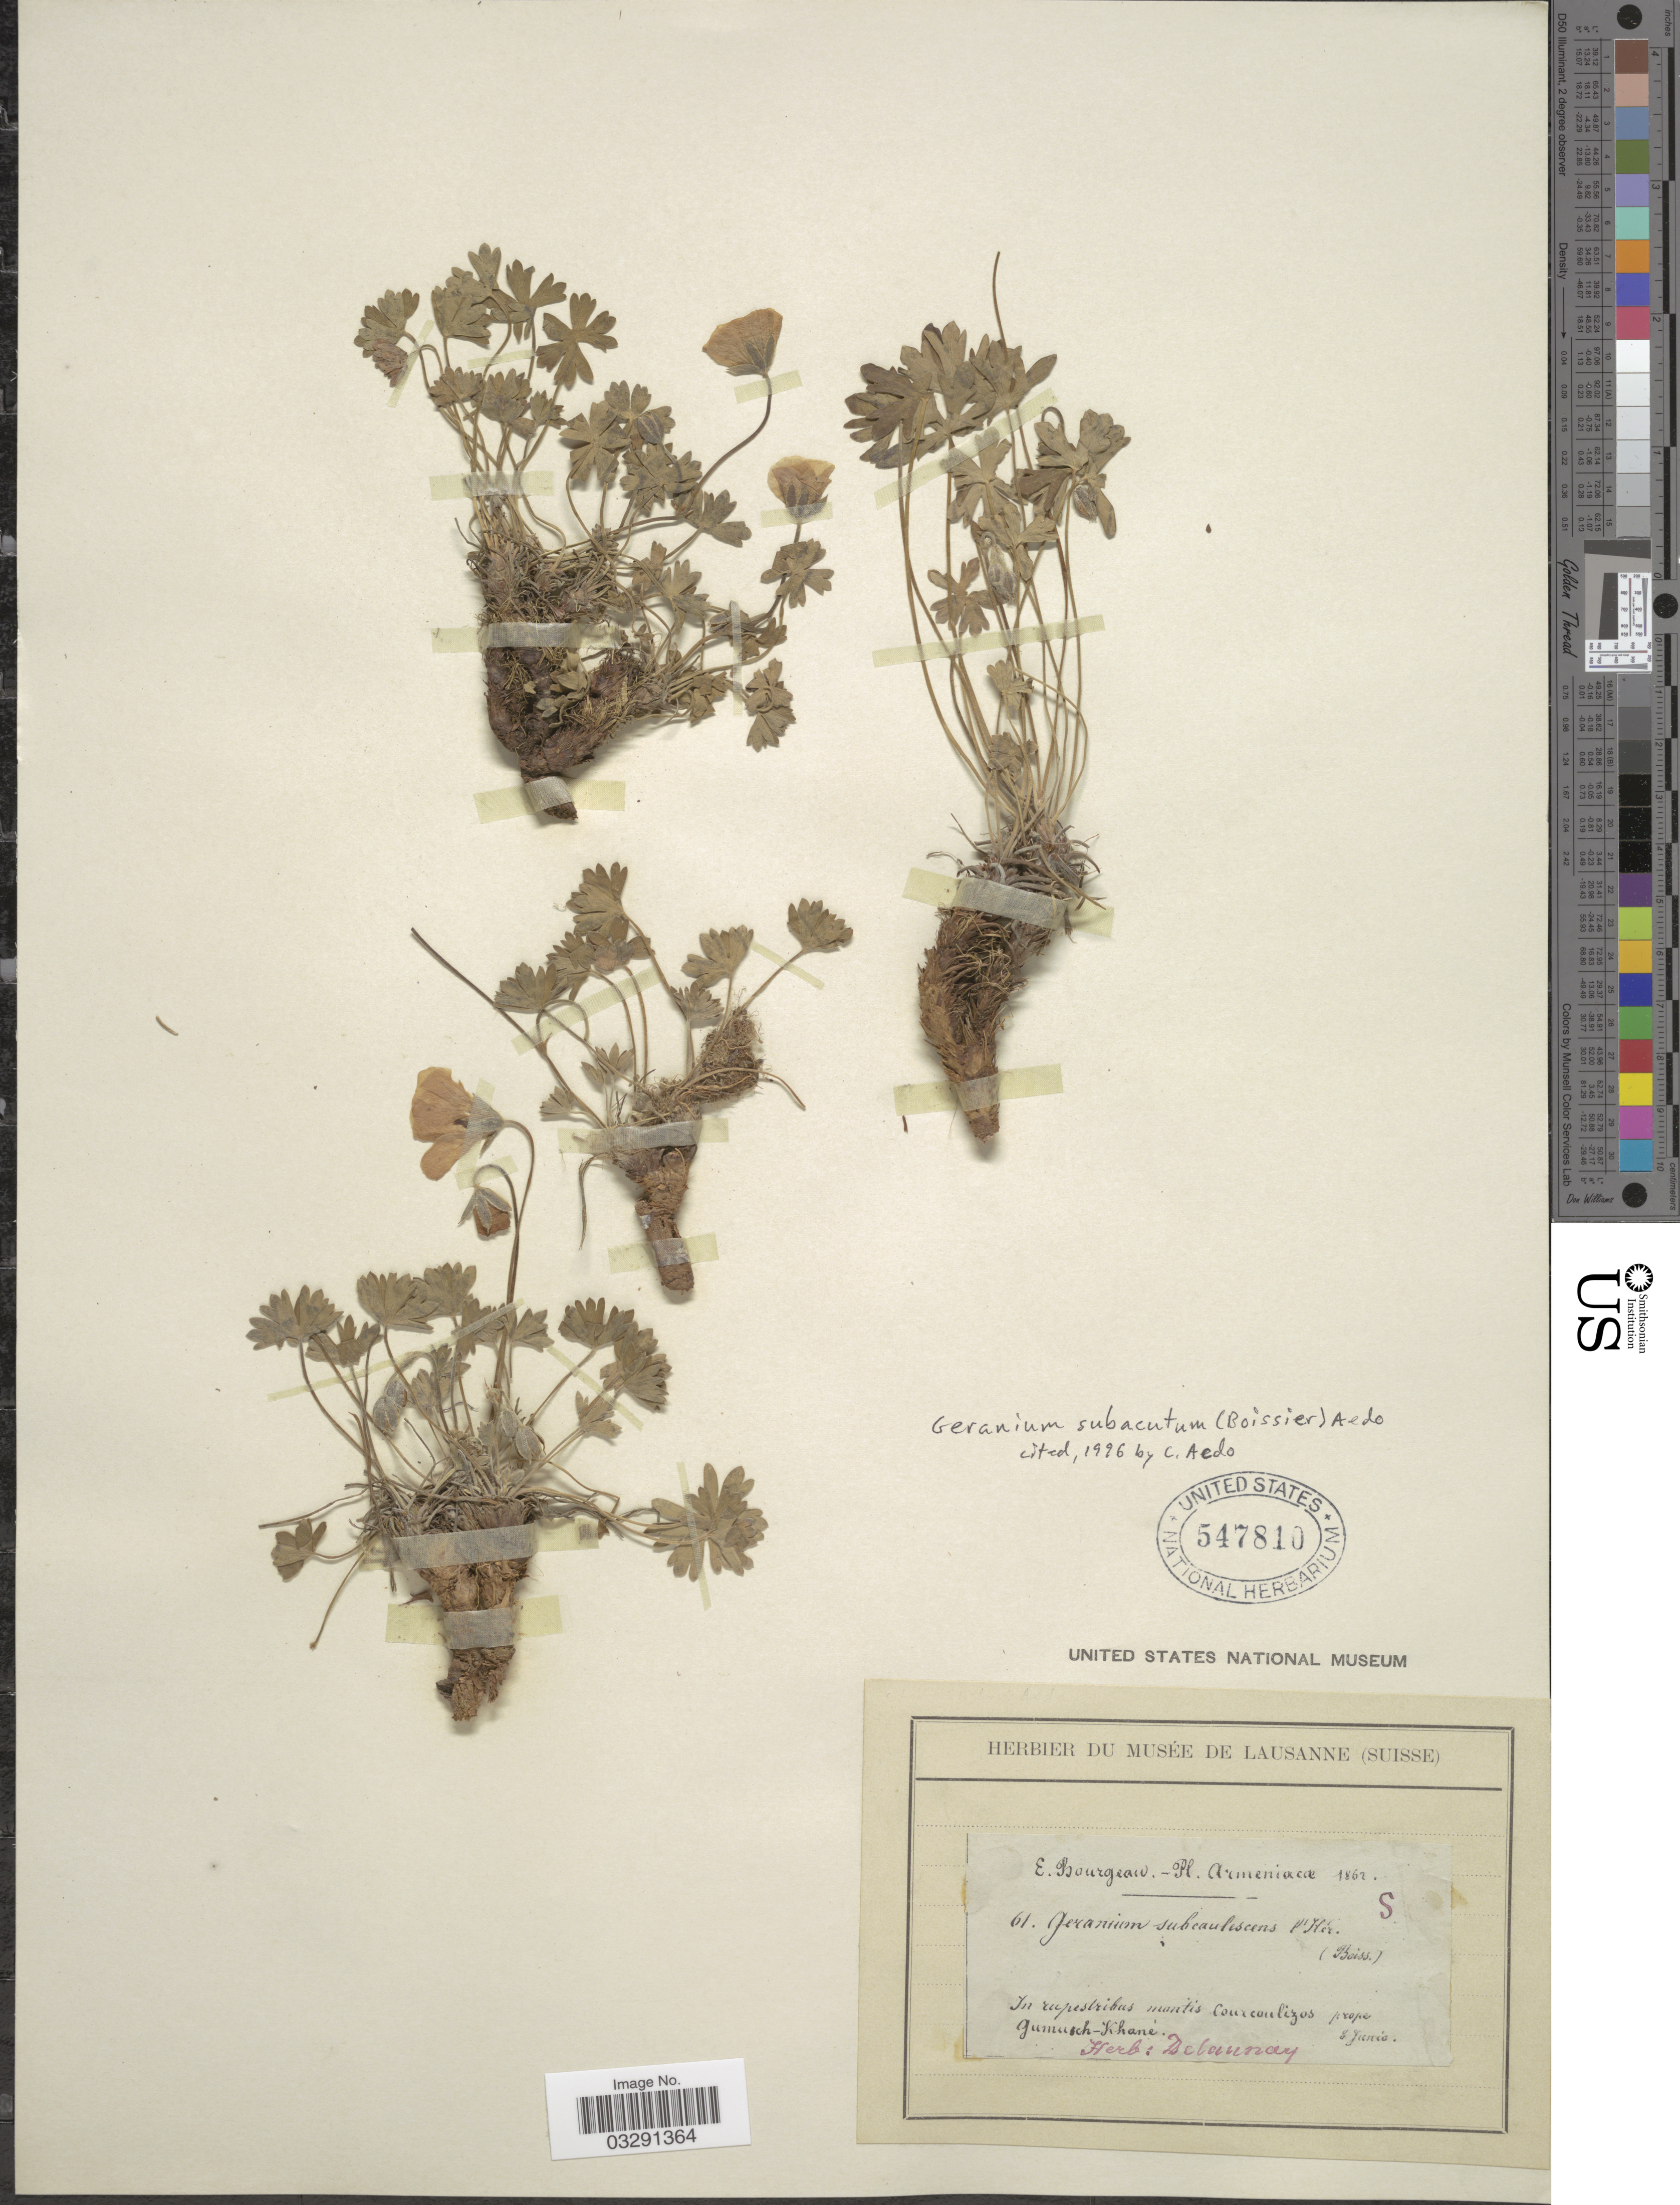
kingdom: Plantae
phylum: Tracheophyta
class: Magnoliopsida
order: Geraniales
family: Geraniaceae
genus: Geranium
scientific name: Geranium subacutum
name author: (Boiss.) Aedo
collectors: E. Bourgeau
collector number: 61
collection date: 1862-06-08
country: Armenia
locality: In rupestribus montis Courcoulizos prope Gumush-Khané.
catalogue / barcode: US 547810